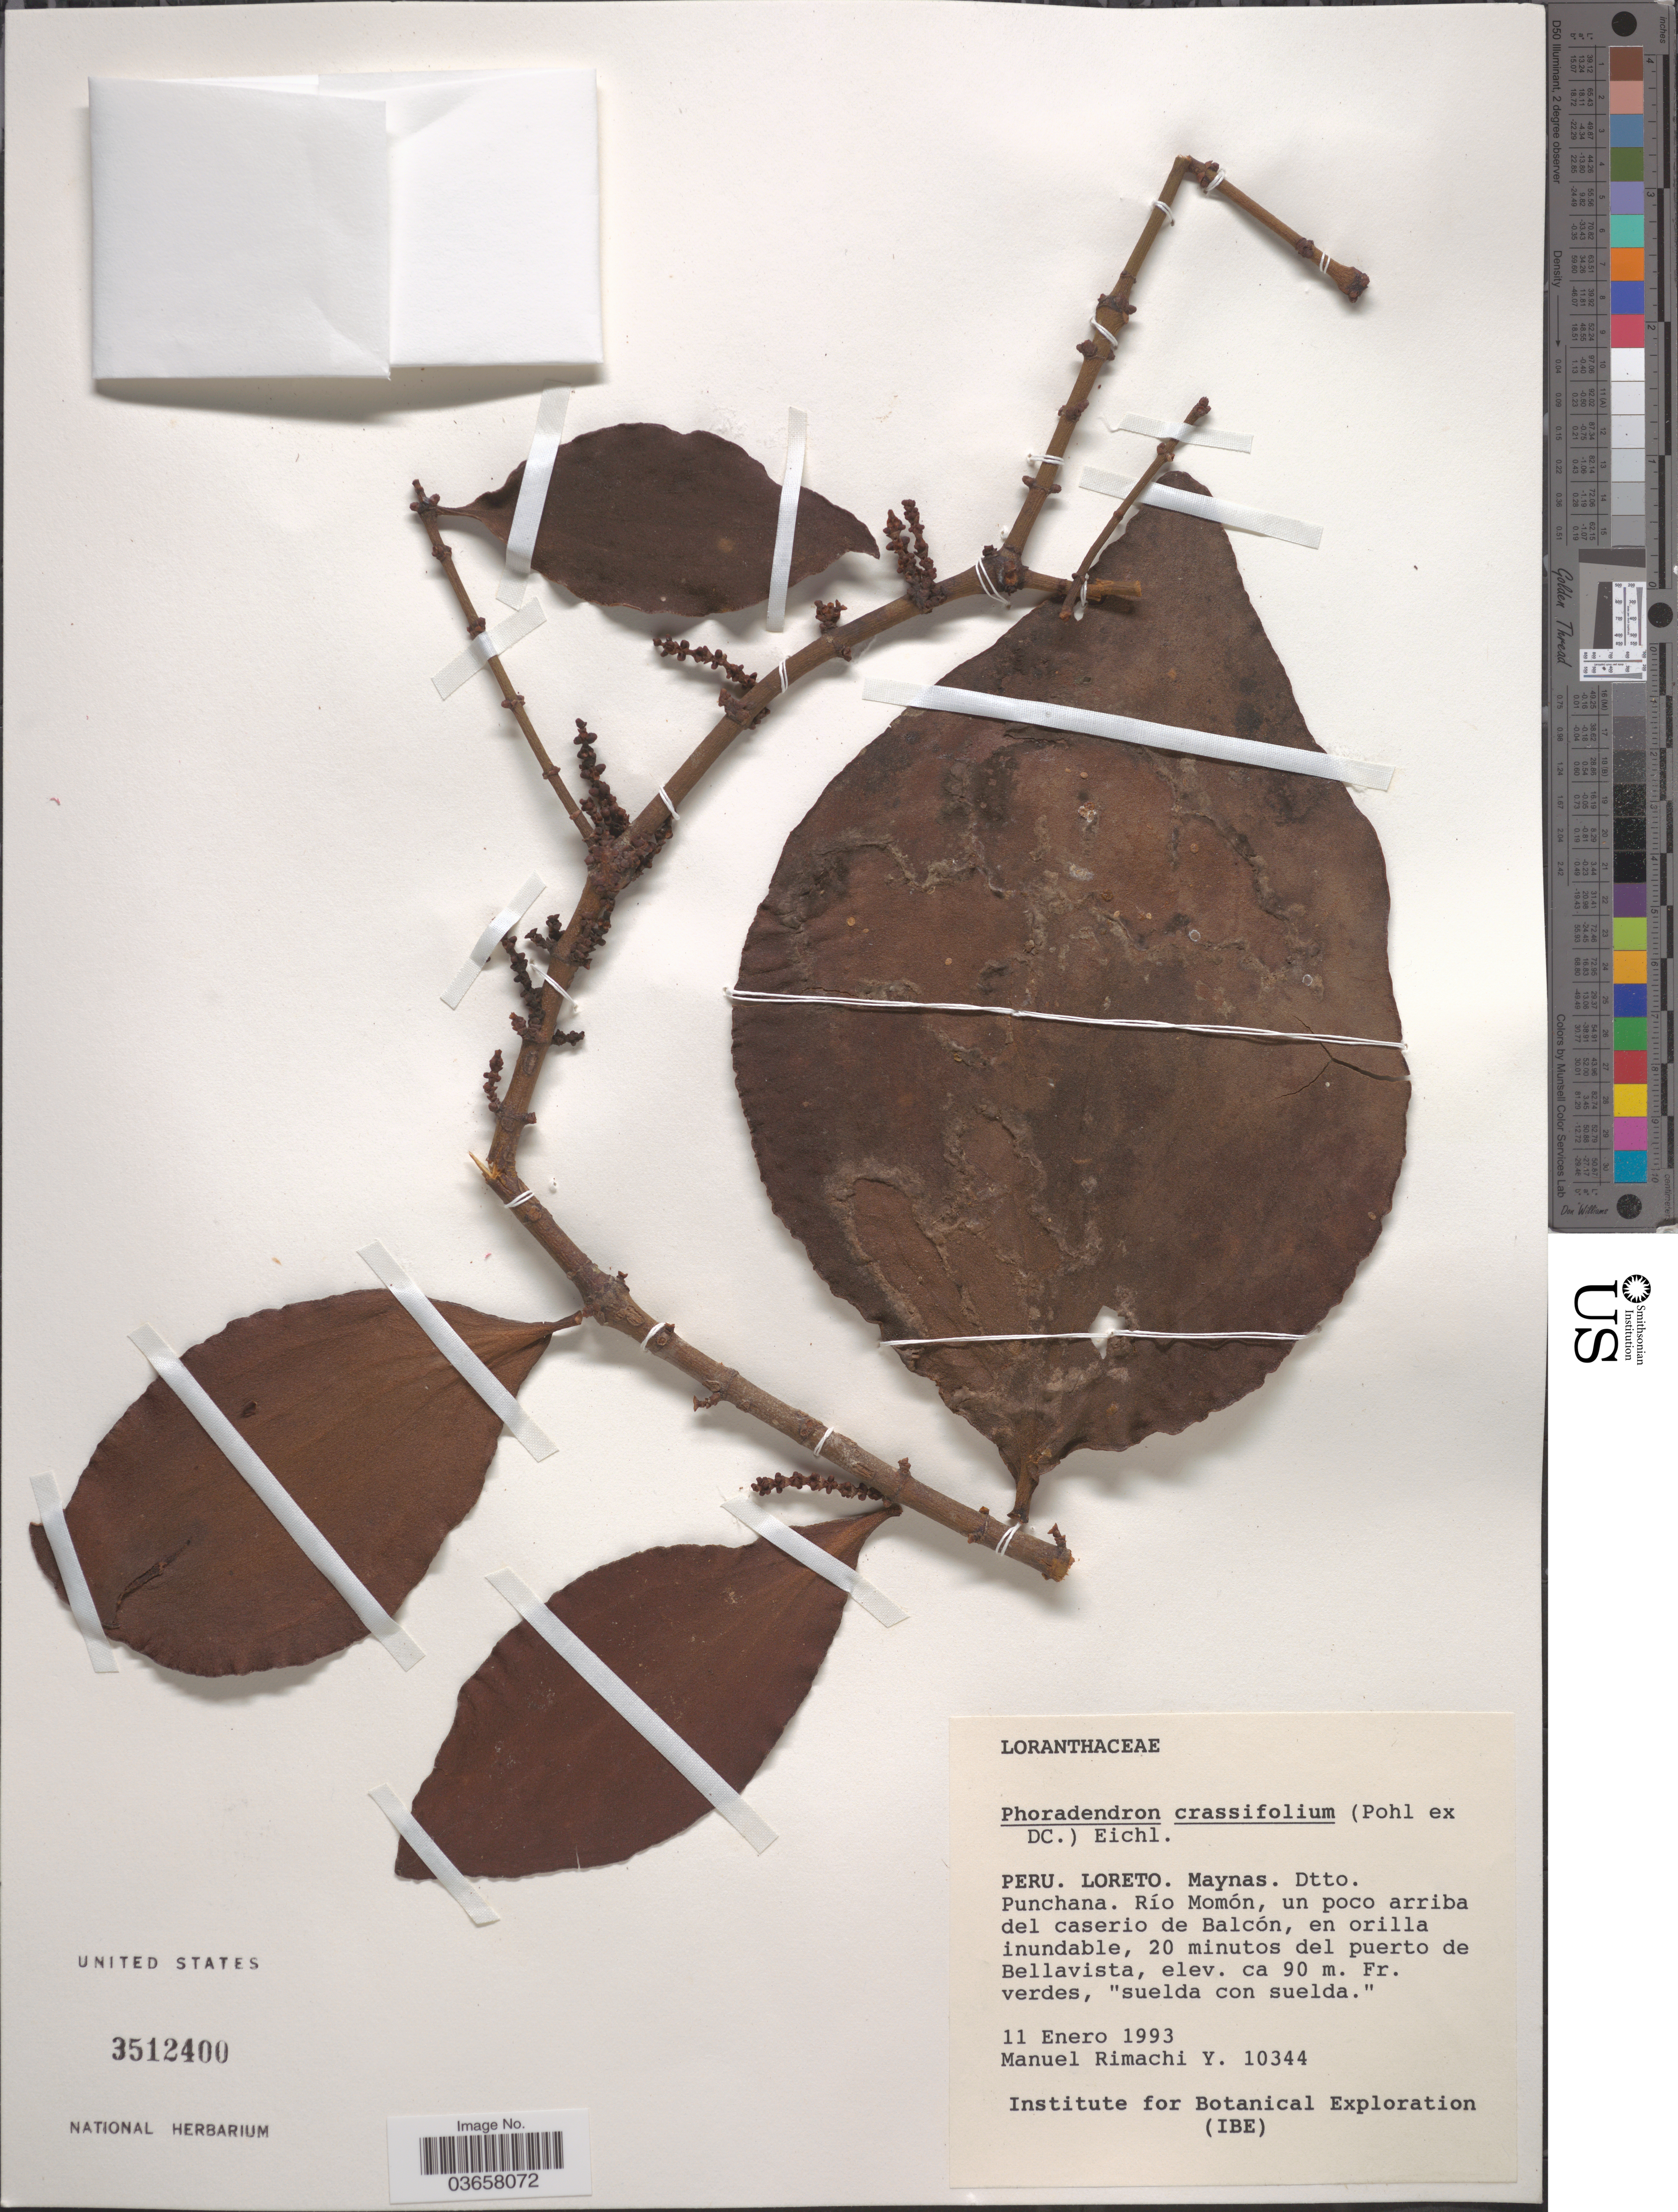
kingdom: Plantae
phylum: Tracheophyta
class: Magnoliopsida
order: Santalales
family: Viscaceae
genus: Phoradendron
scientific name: Phoradendron crassifolium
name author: (Pohl ex DC.) Eichler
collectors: M. Rimachi Y.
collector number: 10344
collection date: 1993-01-11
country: Peru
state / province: Loreto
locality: Maynas. Dtto. Punchana. Río Momón, un poco arriba del caserio de Balcón, en orilla inundable, 20 minutos del puerto de Bellavista.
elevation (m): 90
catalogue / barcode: US 3512400